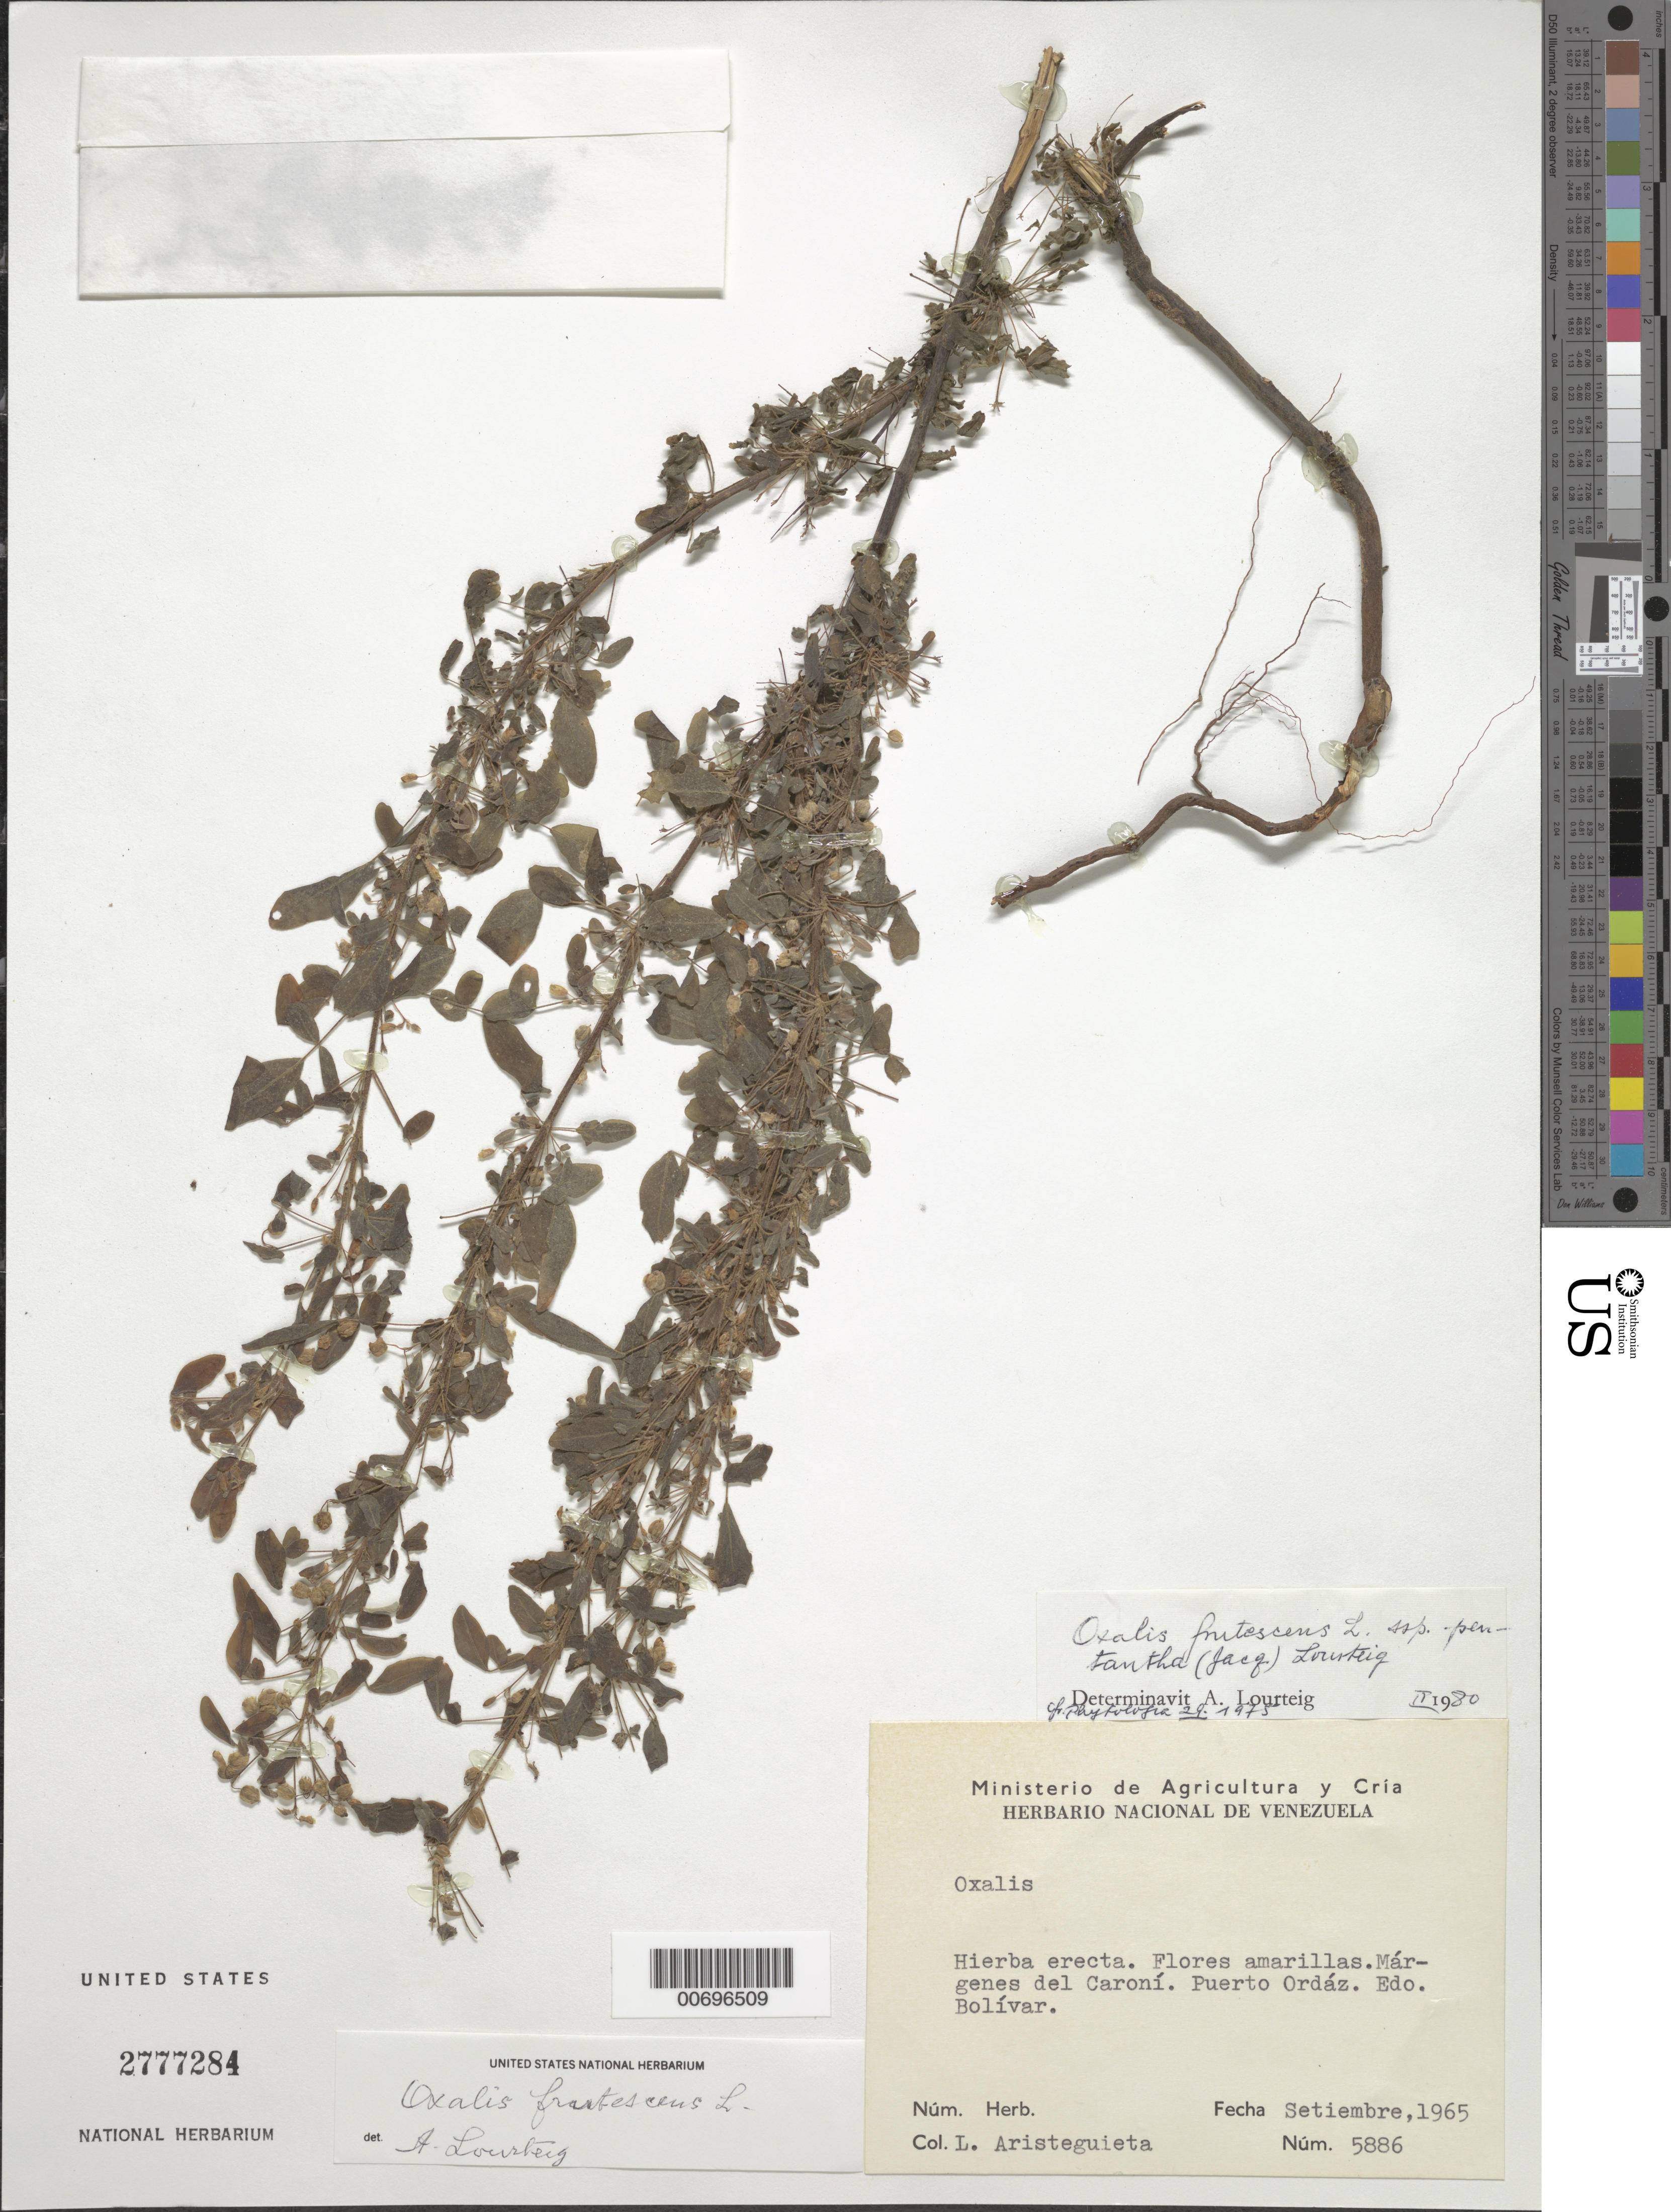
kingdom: Plantae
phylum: Tracheophyta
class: Magnoliopsida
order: Oxalidales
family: Oxalidaceae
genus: Oxalis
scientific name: Oxalis frutescens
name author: L.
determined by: Lourteig, A.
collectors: L. Aristeguieta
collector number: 5886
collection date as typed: Sep-65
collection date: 1965-09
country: Venezuela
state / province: Bolívar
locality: Pto. Ordáz, Caroní R.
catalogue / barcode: US 2777284